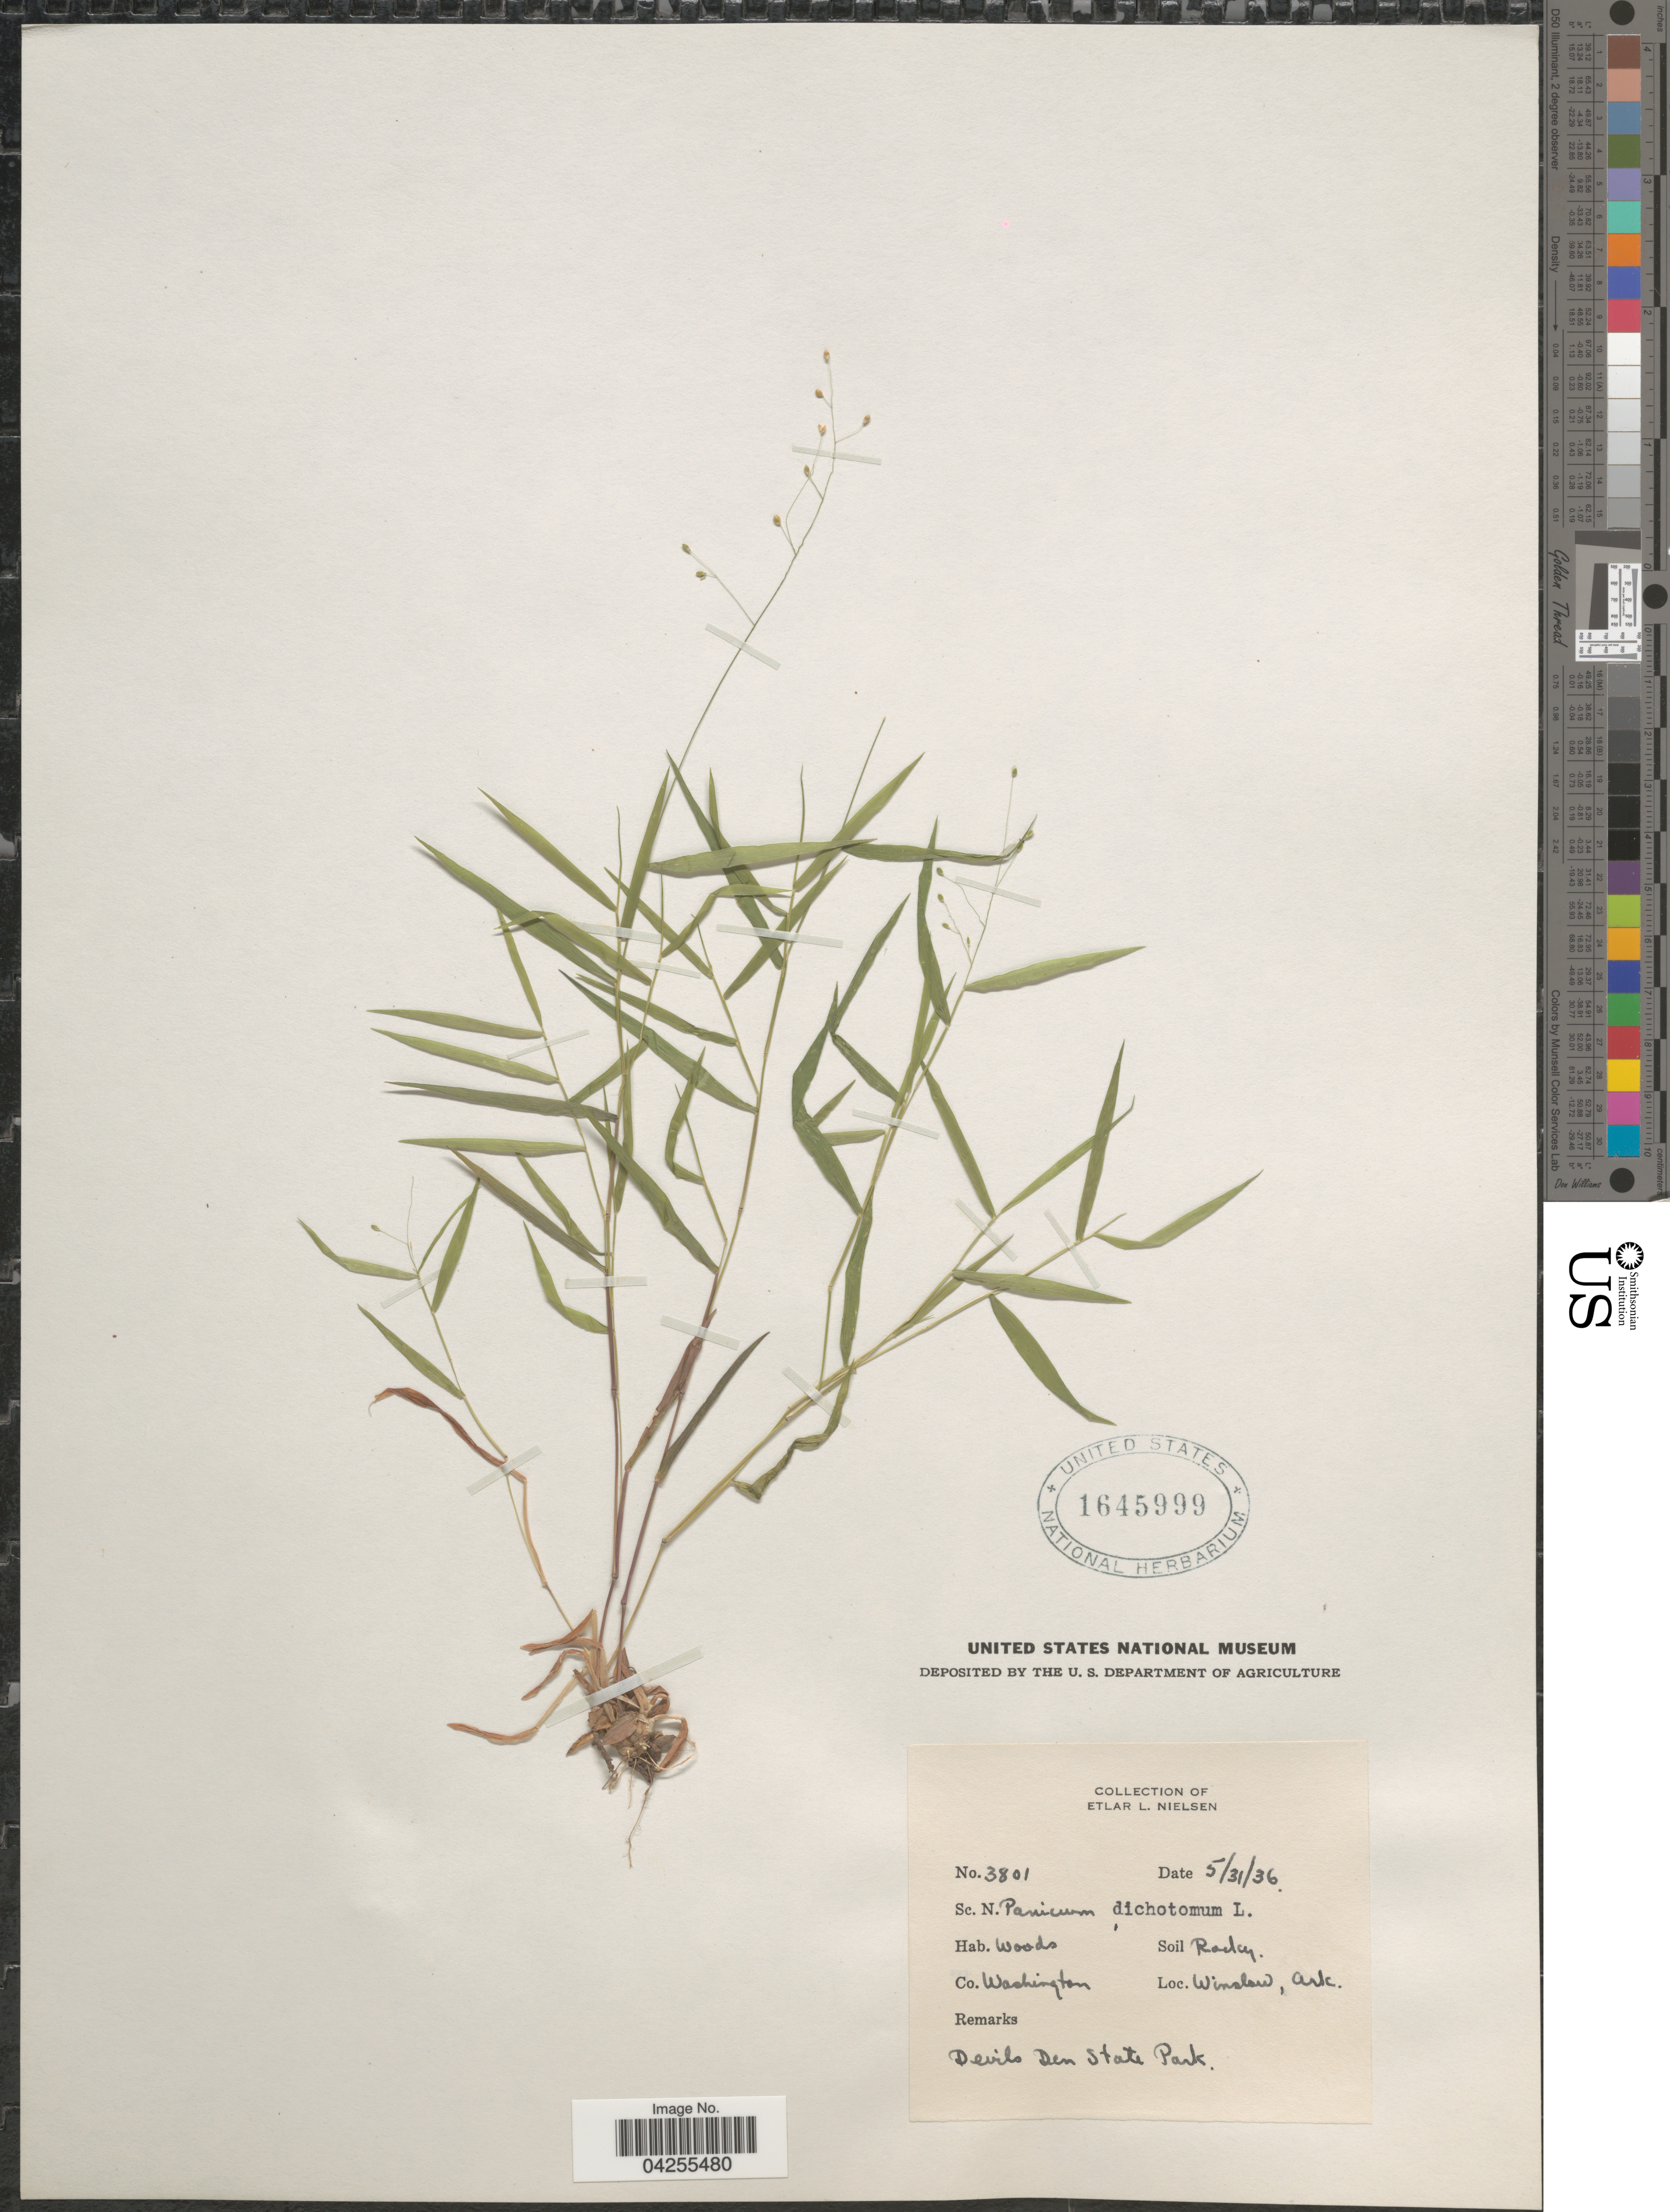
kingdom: Plantae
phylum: Tracheophyta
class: Liliopsida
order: Poales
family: Poaceae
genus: Dichanthelium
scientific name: Dichanthelium dichotomum var. dichotomum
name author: (L.) Gould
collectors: E. L. Nielsen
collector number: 3801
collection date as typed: Transcribed d/m/y: 31/5/36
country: United States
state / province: Arkansas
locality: Co. Washington. Winslow. Devils Den State Park.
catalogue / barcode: US 1645999